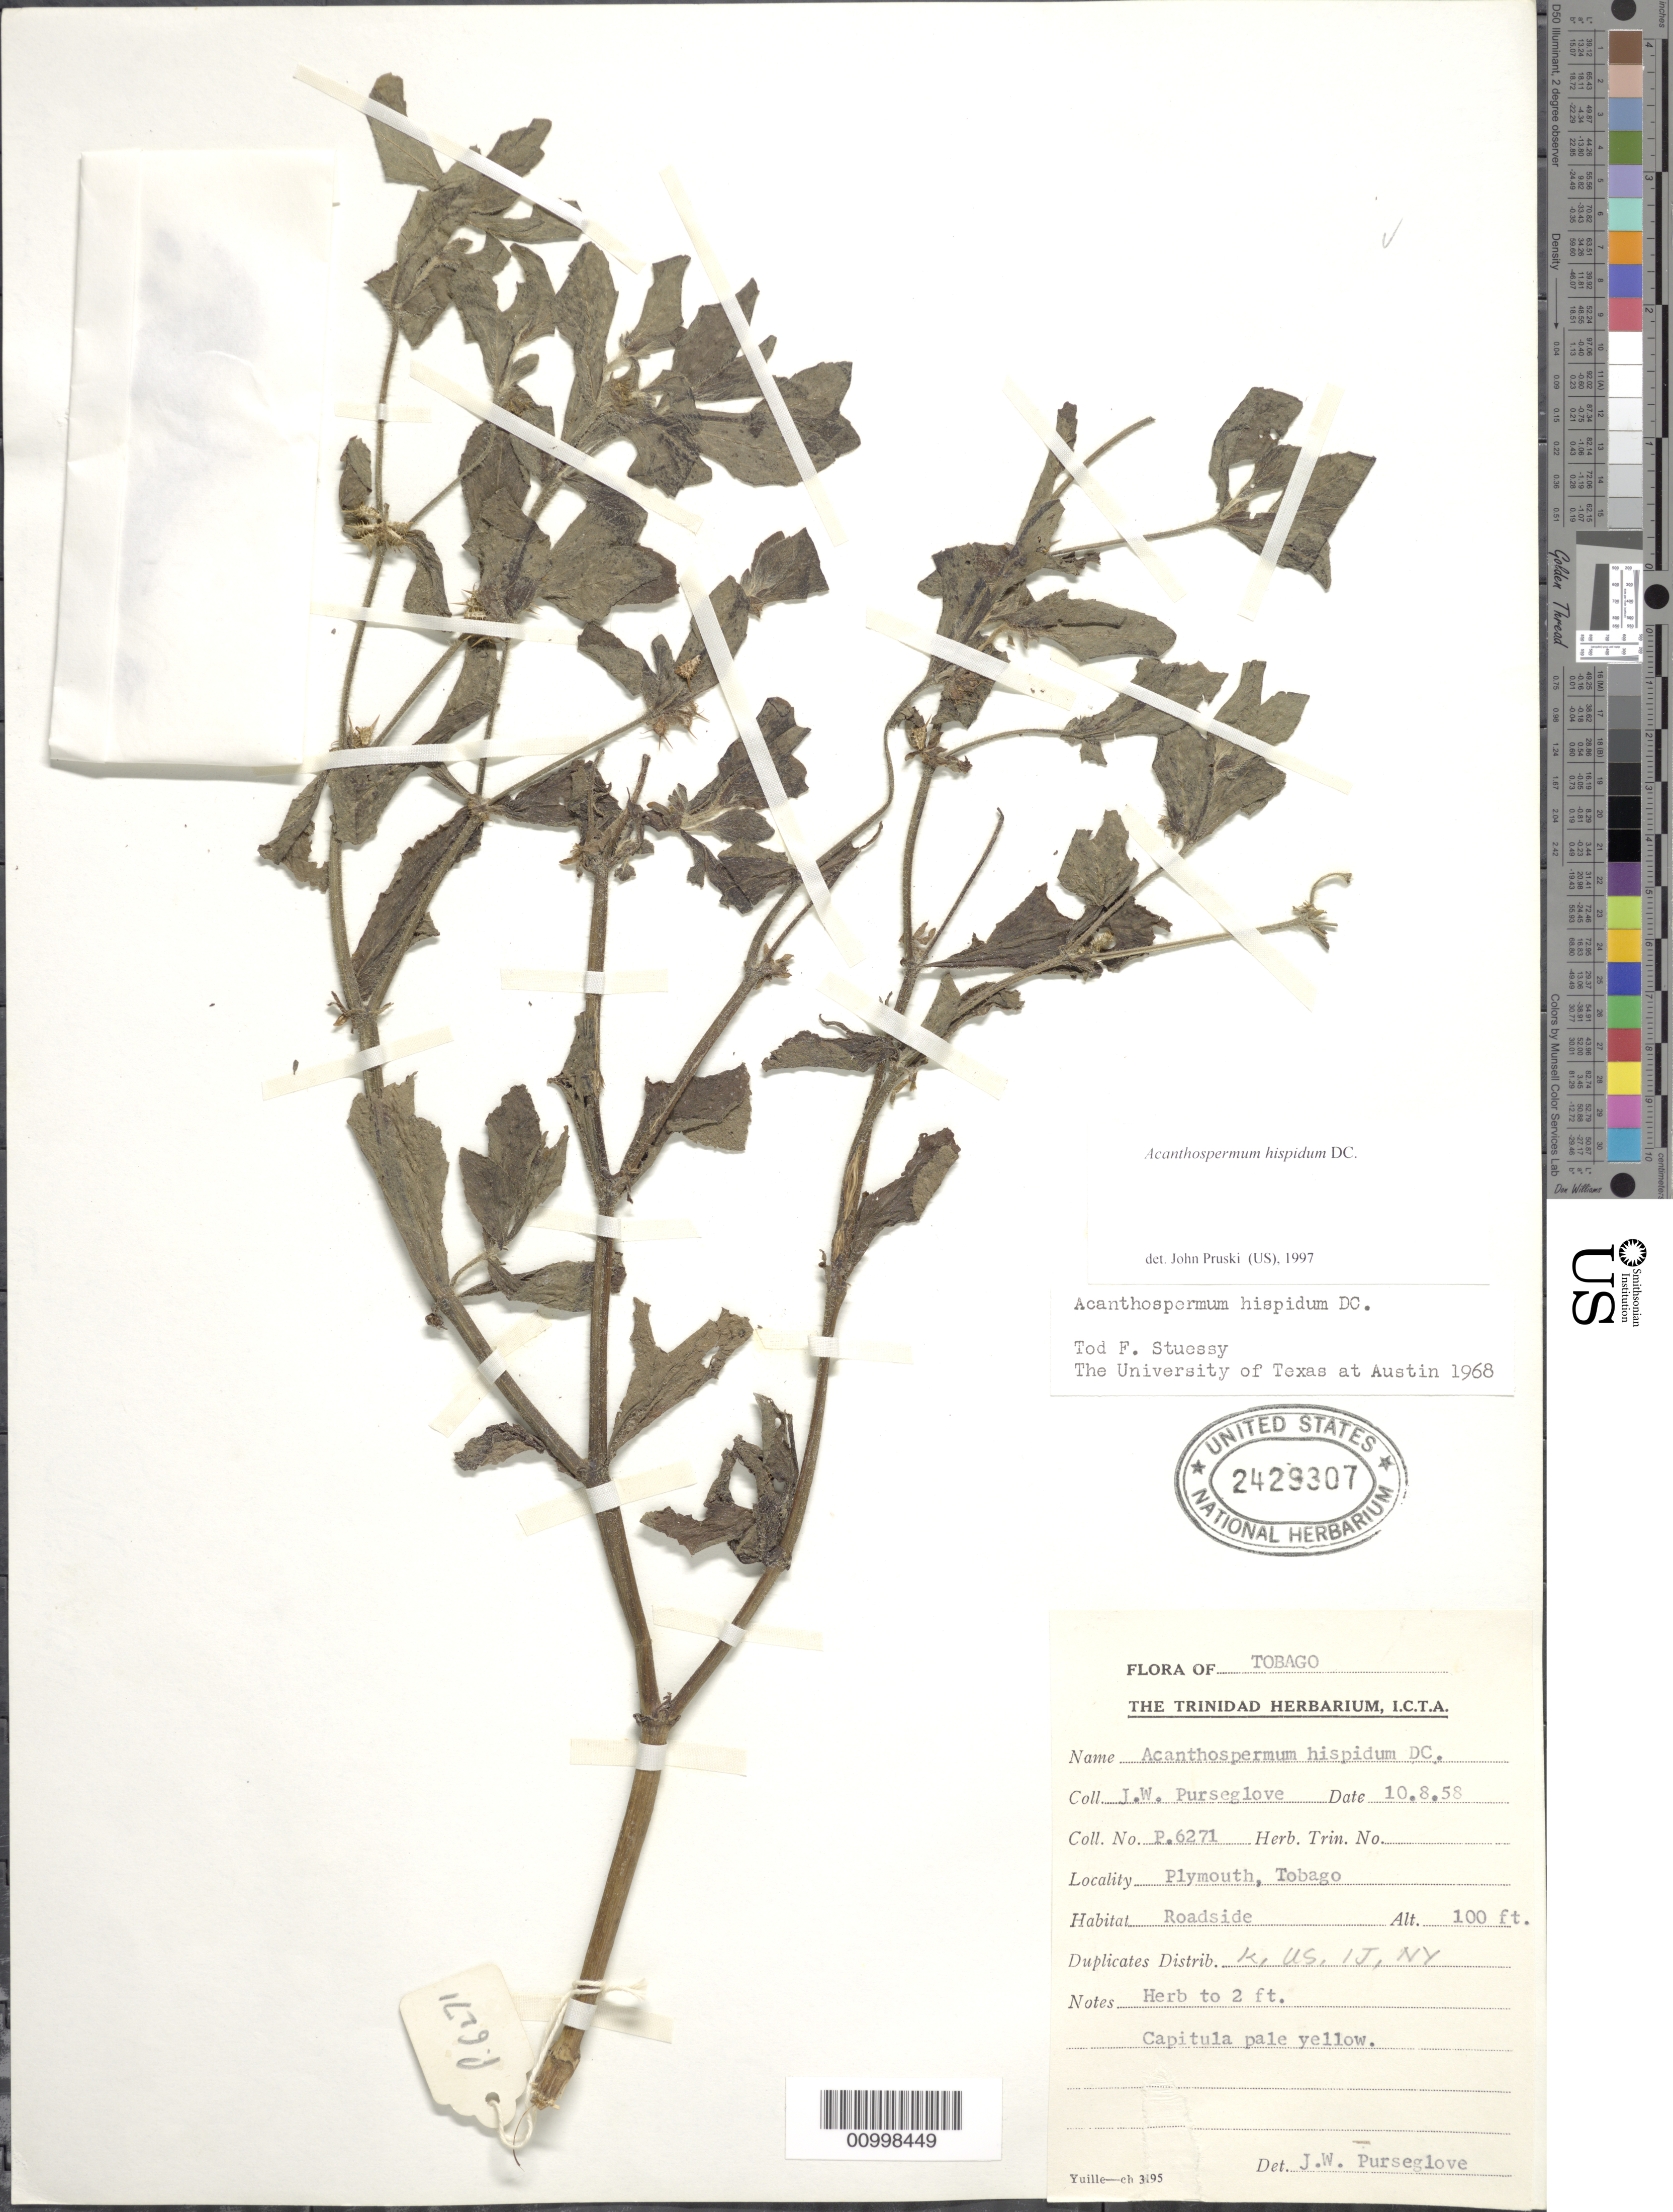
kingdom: Plantae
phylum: Tracheophyta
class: Magnoliopsida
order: Asterales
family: Asteraceae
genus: Acanthospermum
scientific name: Acanthospermum hispidum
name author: DC.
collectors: J. Purseglove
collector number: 6271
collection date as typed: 10 Aug 1958 or 08 Oct 1958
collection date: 1958-08-10 or 1958-10-08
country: Trinidad and Tobago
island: Tobago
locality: Plymouth, roadside.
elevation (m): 30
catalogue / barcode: US 2429307